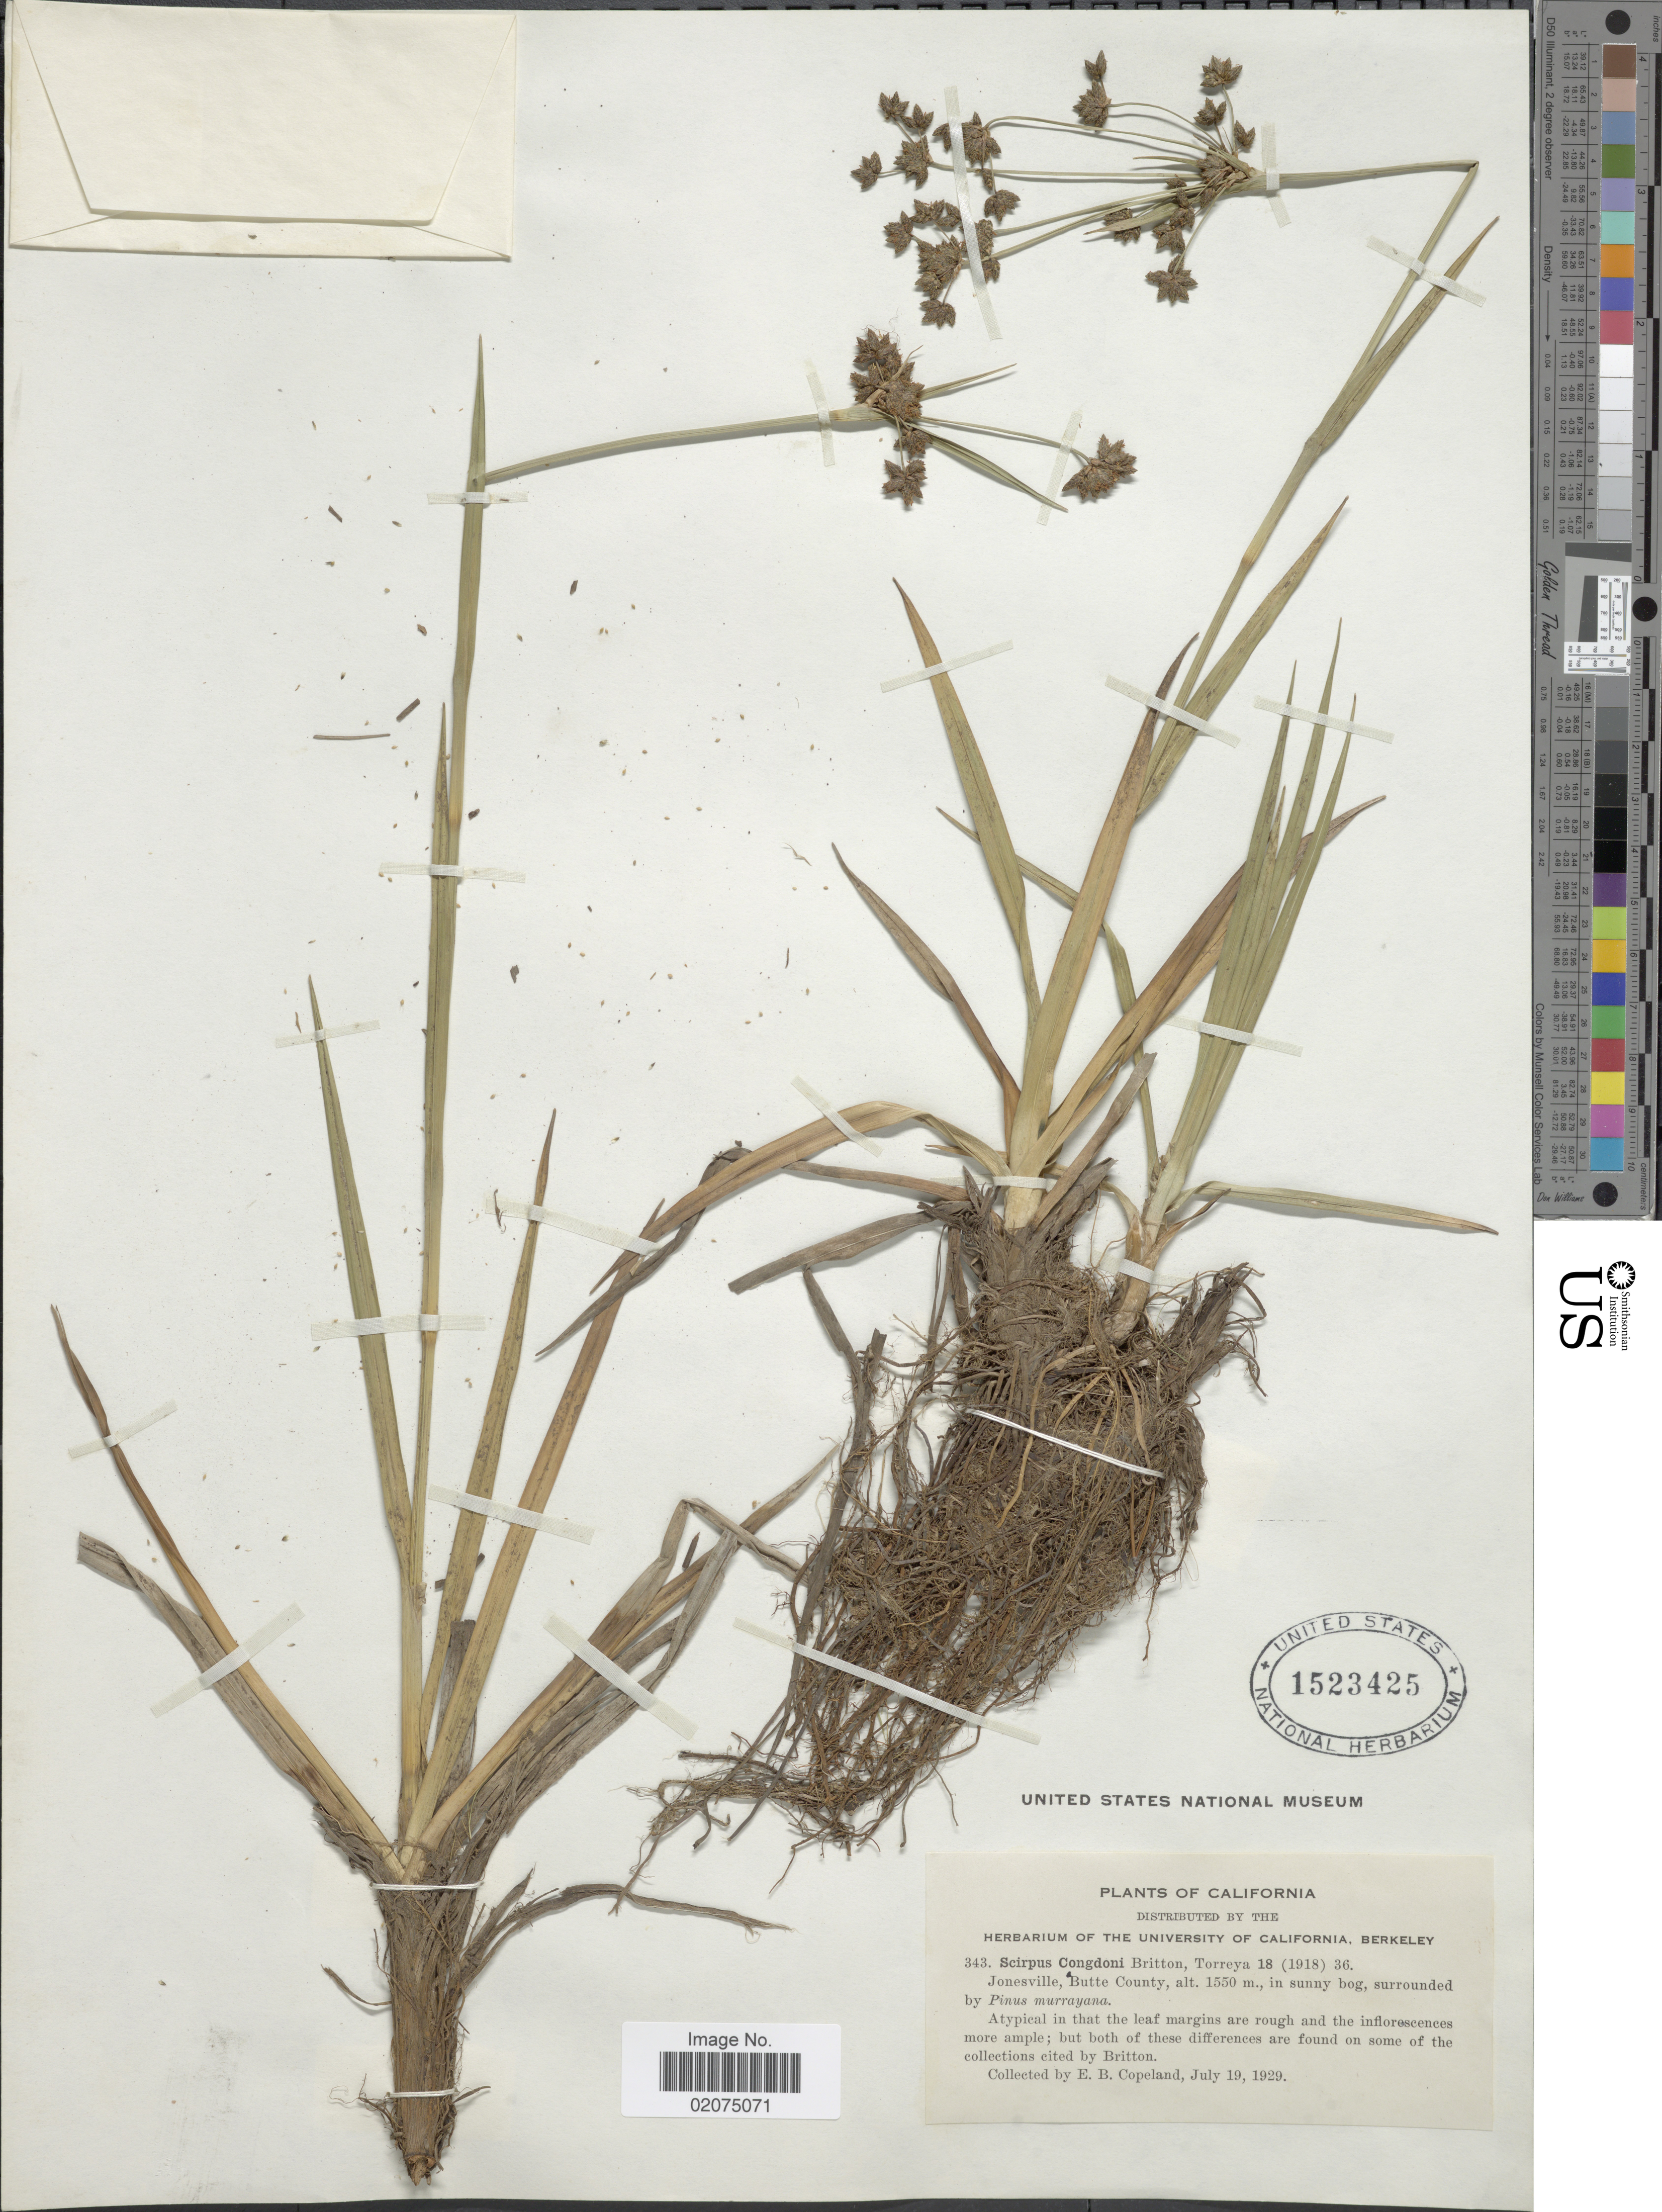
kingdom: Plantae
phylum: Tracheophyta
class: Liliopsida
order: Poales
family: Cyperaceae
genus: Scirpus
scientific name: Scirpus congdonii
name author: Britton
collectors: E. B. Copeland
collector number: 343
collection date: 1929-07-19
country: United States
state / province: California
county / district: Butte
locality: Jonesville, Butte County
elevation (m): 1550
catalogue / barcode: US 1523425